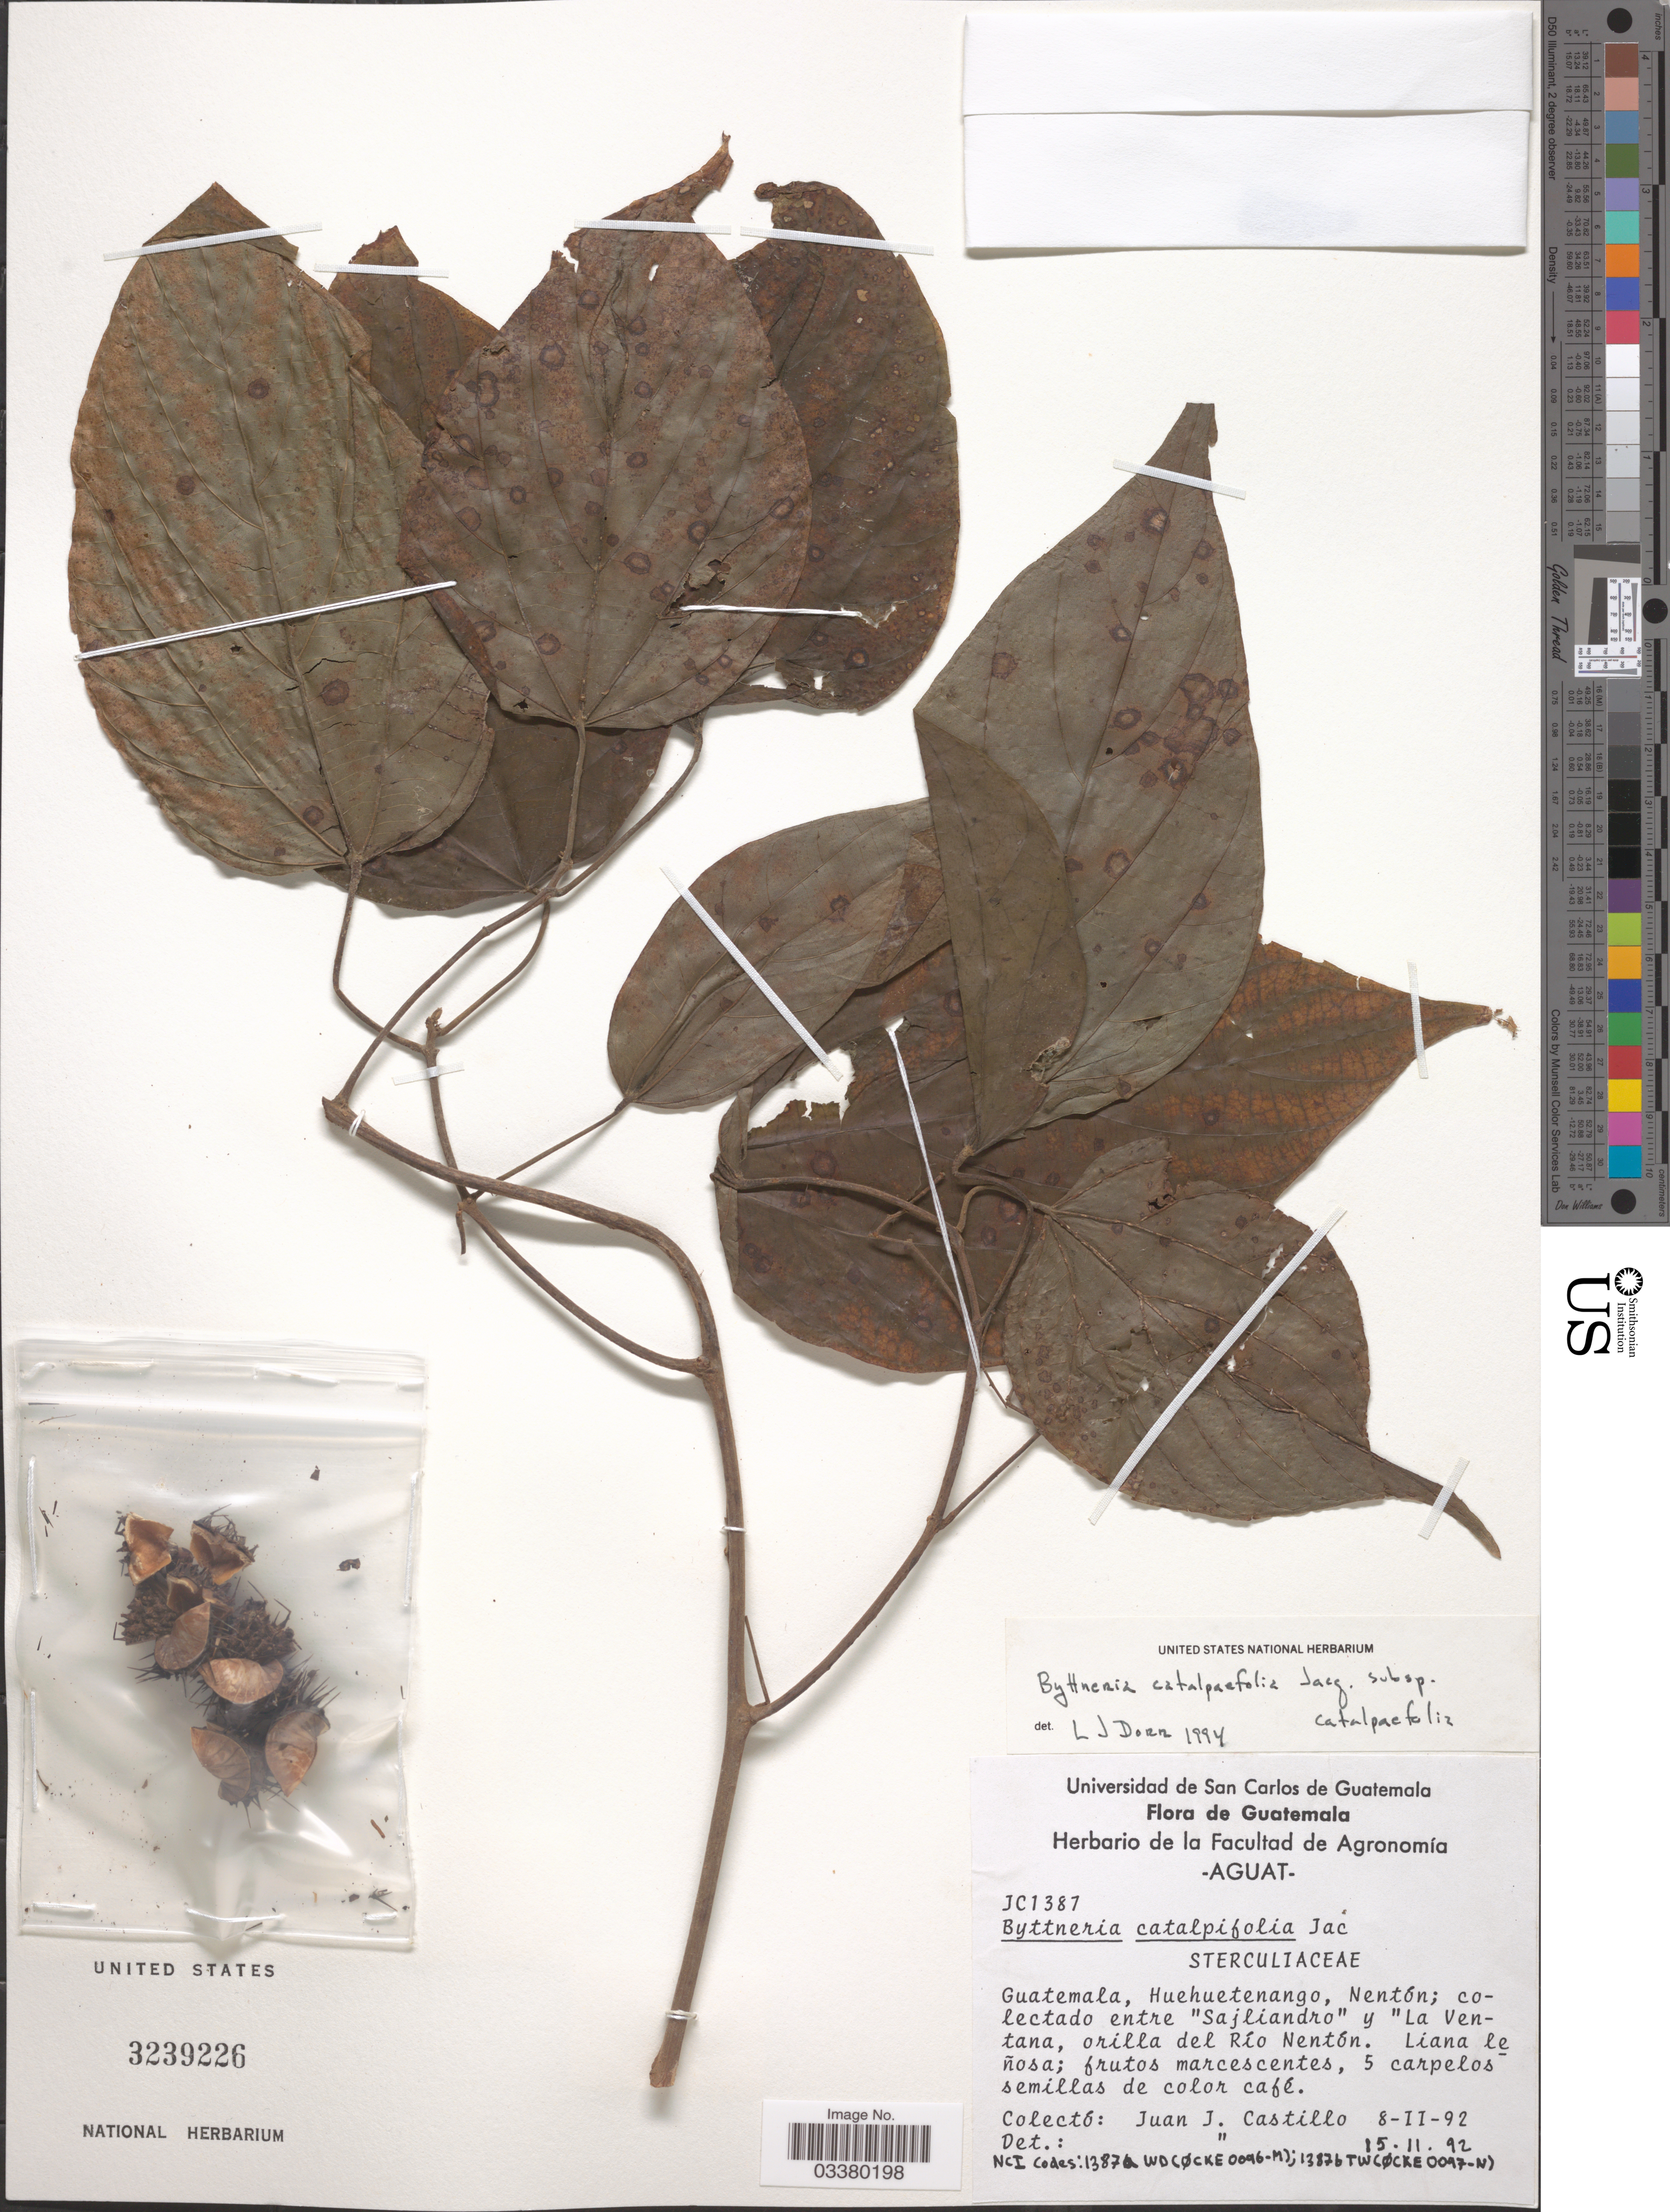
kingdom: Plantae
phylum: Tracheophyta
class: Magnoliopsida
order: Malvales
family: Malvaceae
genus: Byttneria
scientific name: Byttneria catalpifolia subsp. catalpifolia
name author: Jacq.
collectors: J. Castillo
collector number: JC1387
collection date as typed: Transcribed d/m/y: 8/2/92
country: Guatemala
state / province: Huehuetenango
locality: Nentón; colectado entre "Sajliandro" y La Ventana, orilla del Río Nentón.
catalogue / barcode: US 3239226